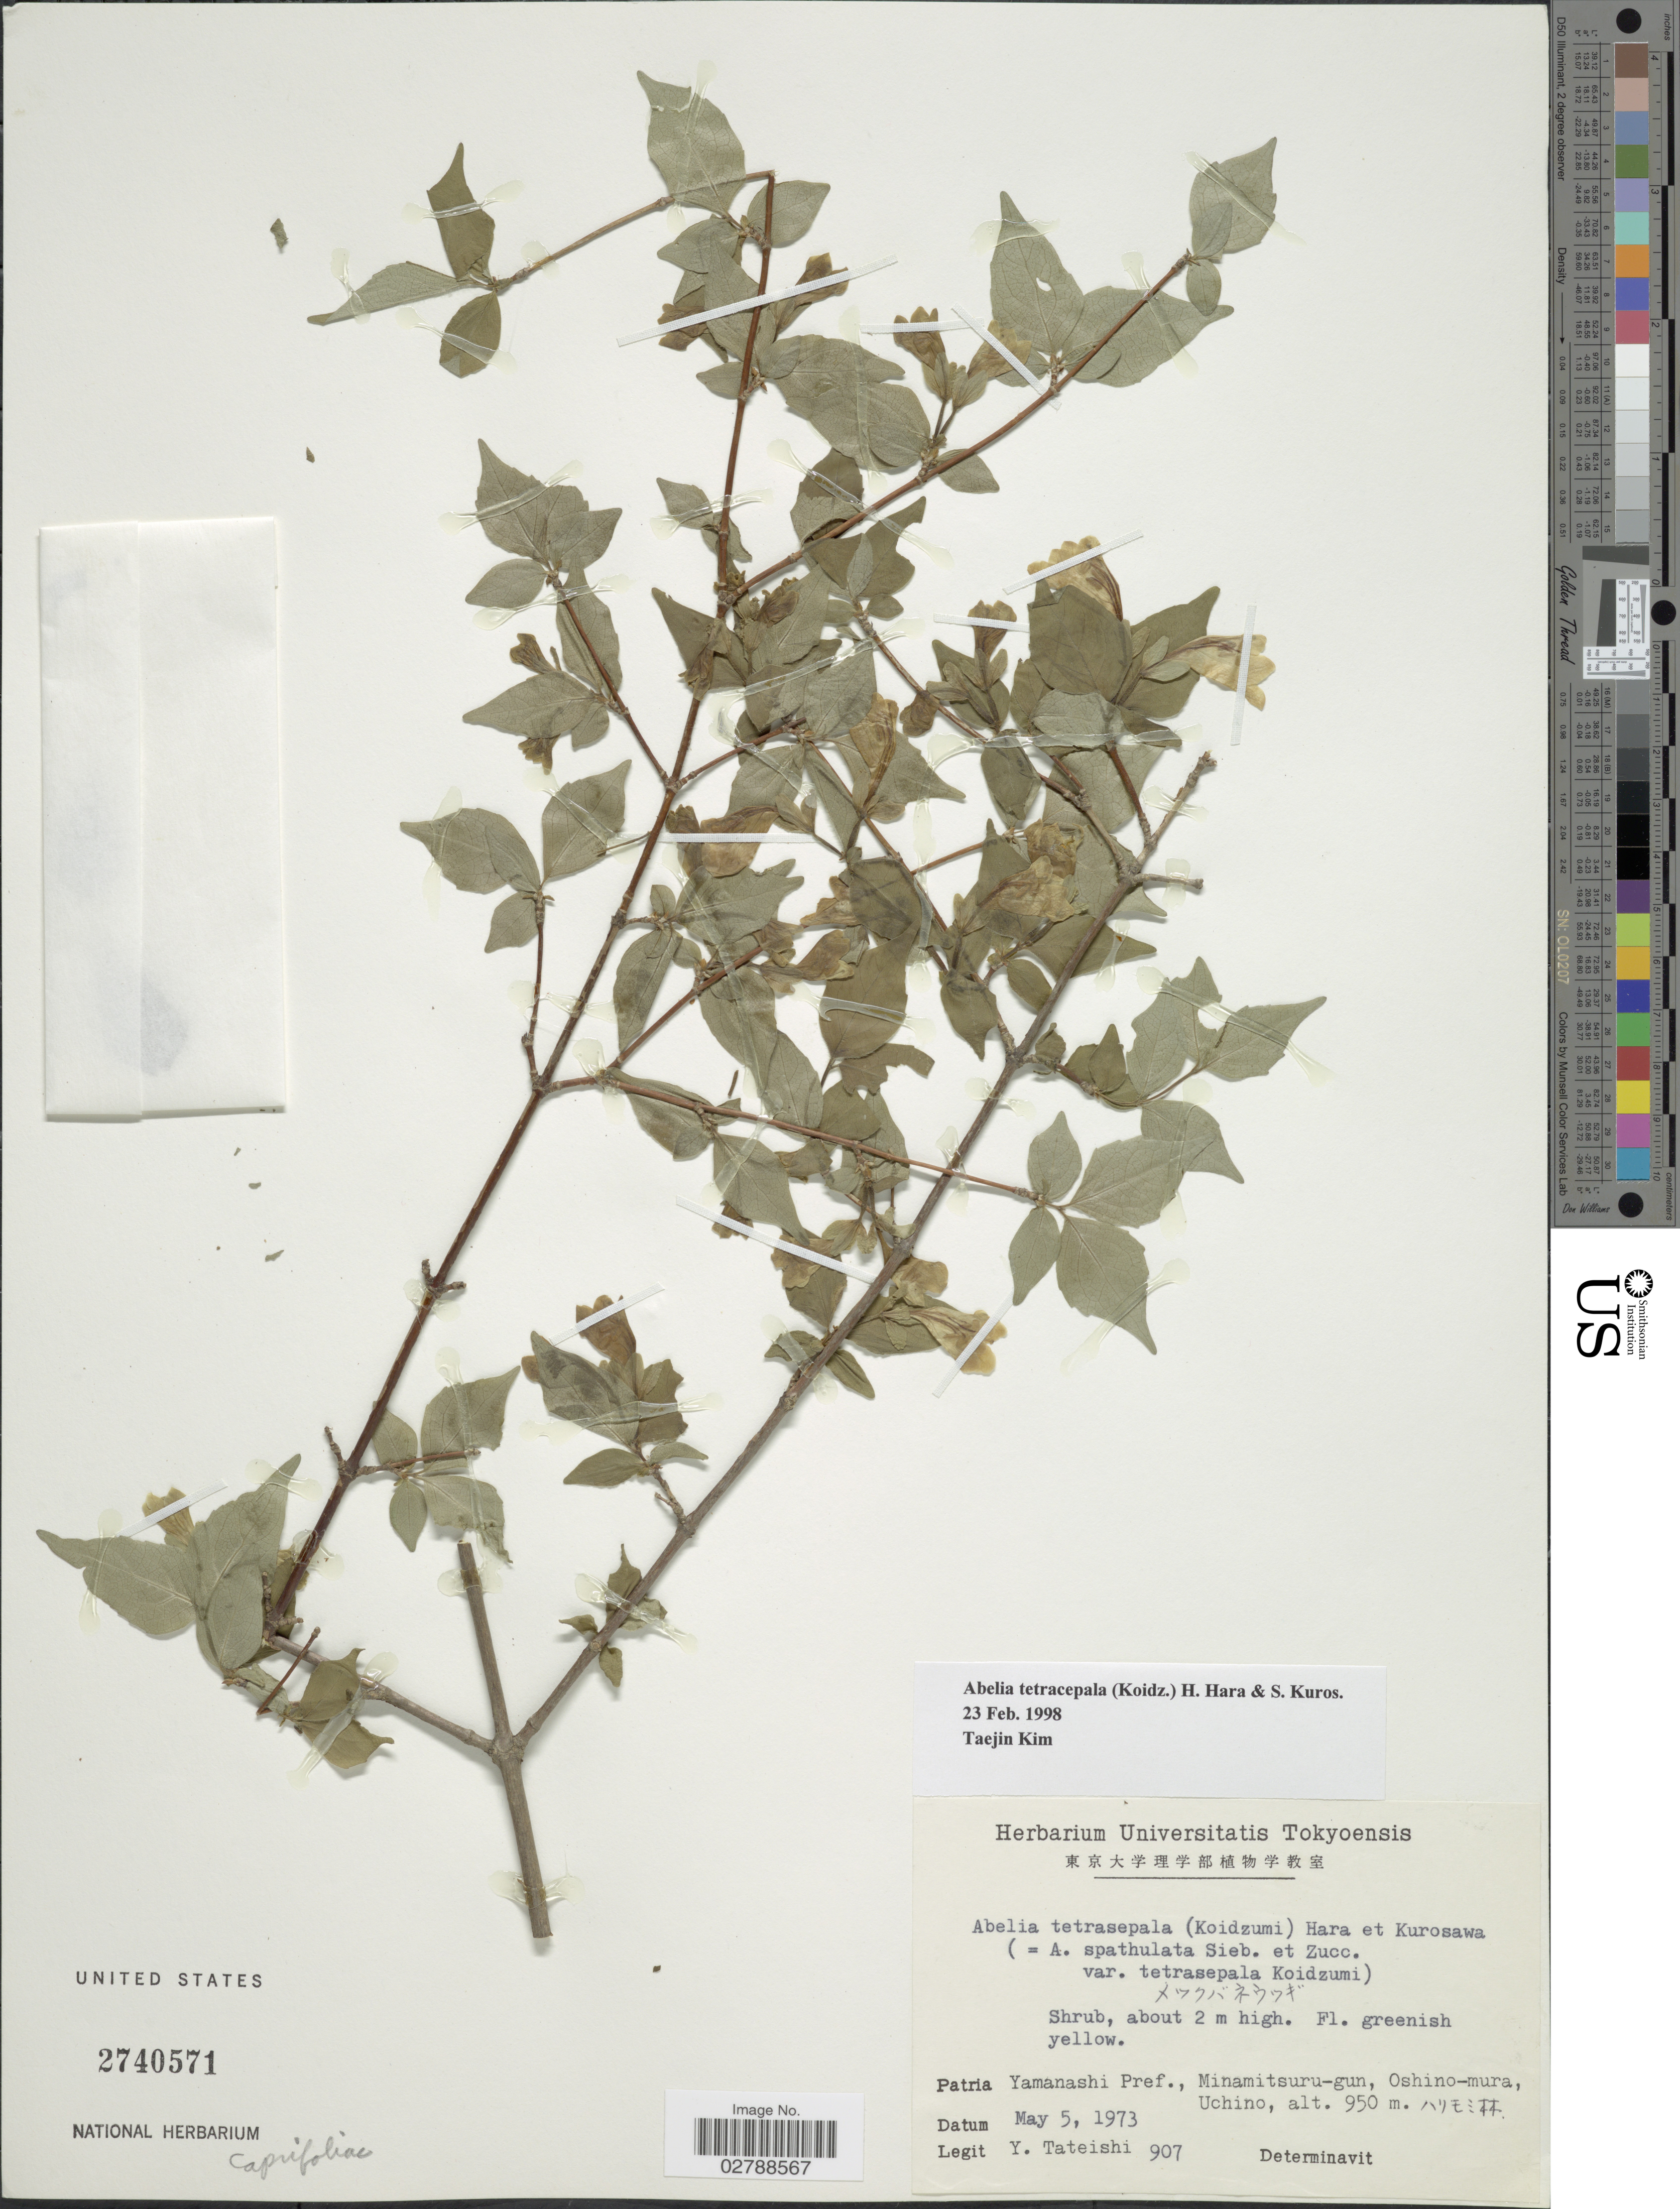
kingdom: Plantae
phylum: Tracheophyta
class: Magnoliopsida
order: Dipsacales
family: Caprifoliaceae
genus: Abelia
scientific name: Abelia tetrasepala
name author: (Koidz.) H. Hara & Kuros.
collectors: Y. Tateishi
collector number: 907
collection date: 1973-05-05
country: Japan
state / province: Yamanasi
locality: Yamanashi Pref., Minamitsuru-gun, Oshino-mura, Uchino.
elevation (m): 950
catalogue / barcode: US 2740571